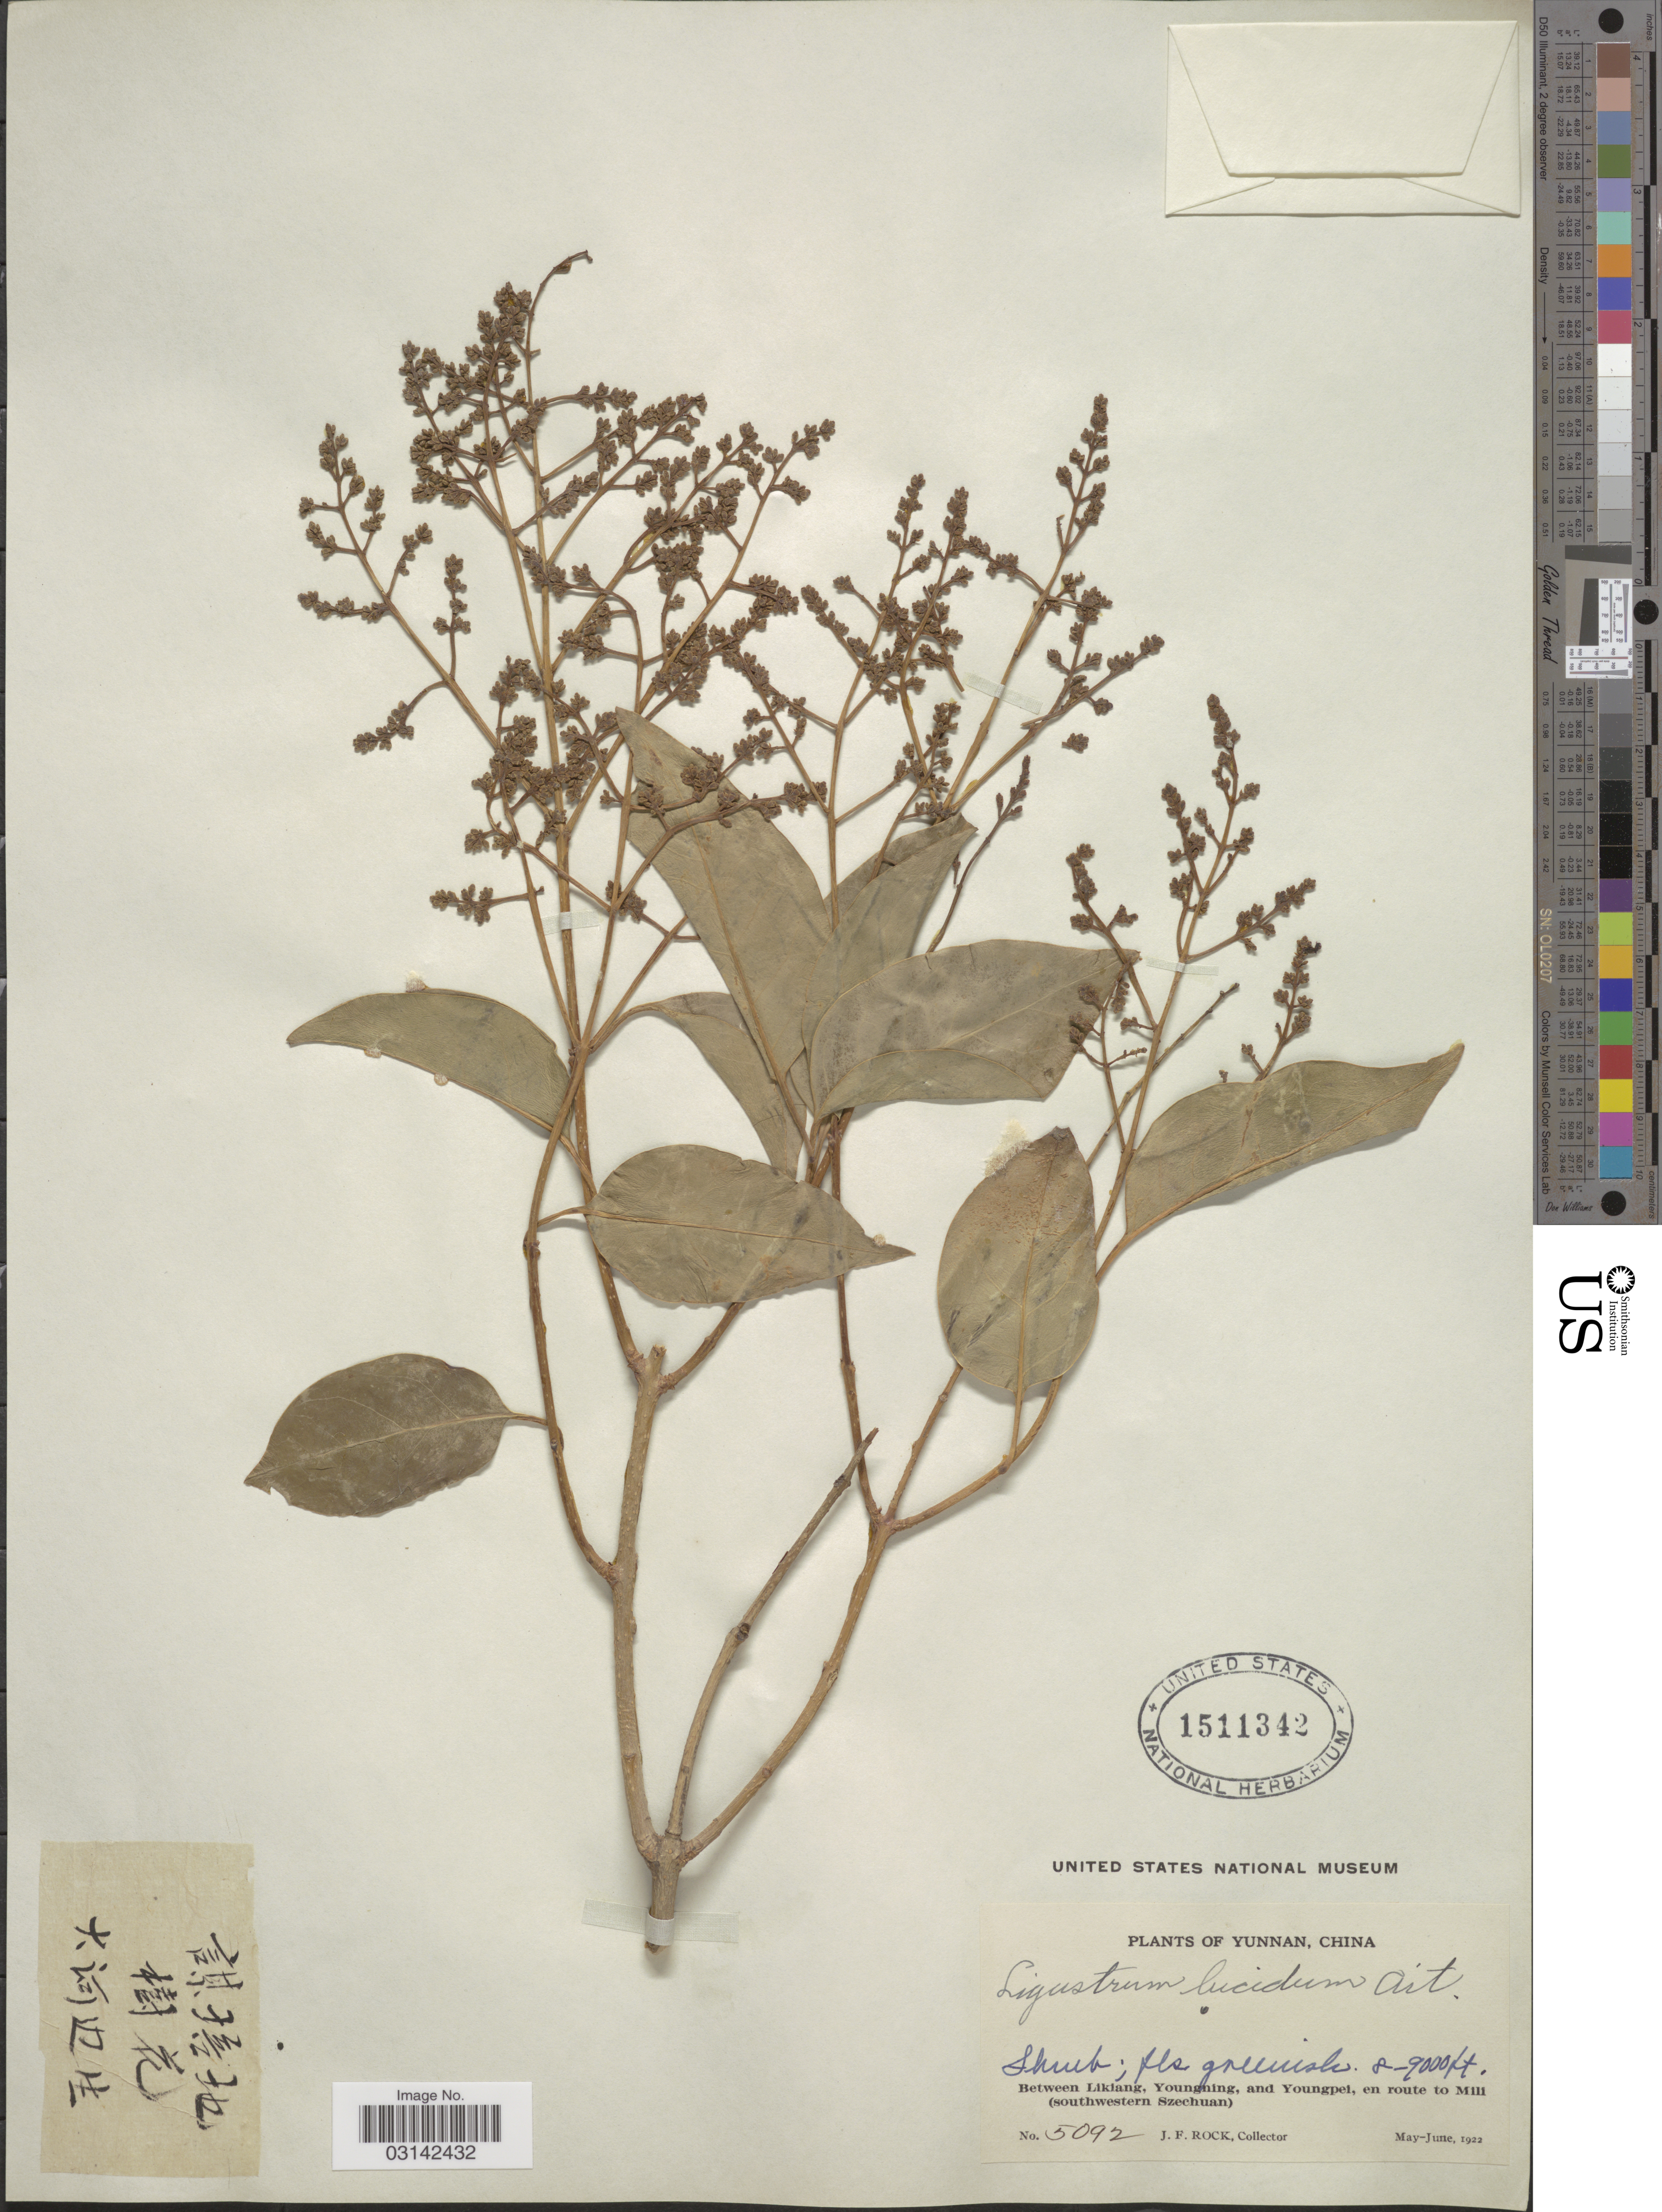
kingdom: Plantae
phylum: Tracheophyta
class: Magnoliopsida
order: Lamiales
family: Oleaceae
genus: Ligustrum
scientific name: Ligustrum lucidum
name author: W.T. Aiton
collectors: J. Rock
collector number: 5092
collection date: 1922-05/1922-06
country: China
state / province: Yunnan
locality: Between Likiang, Youngning, and Youngpei, en route to Mili (southwestern Szechuan).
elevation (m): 2438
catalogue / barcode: US 1511342